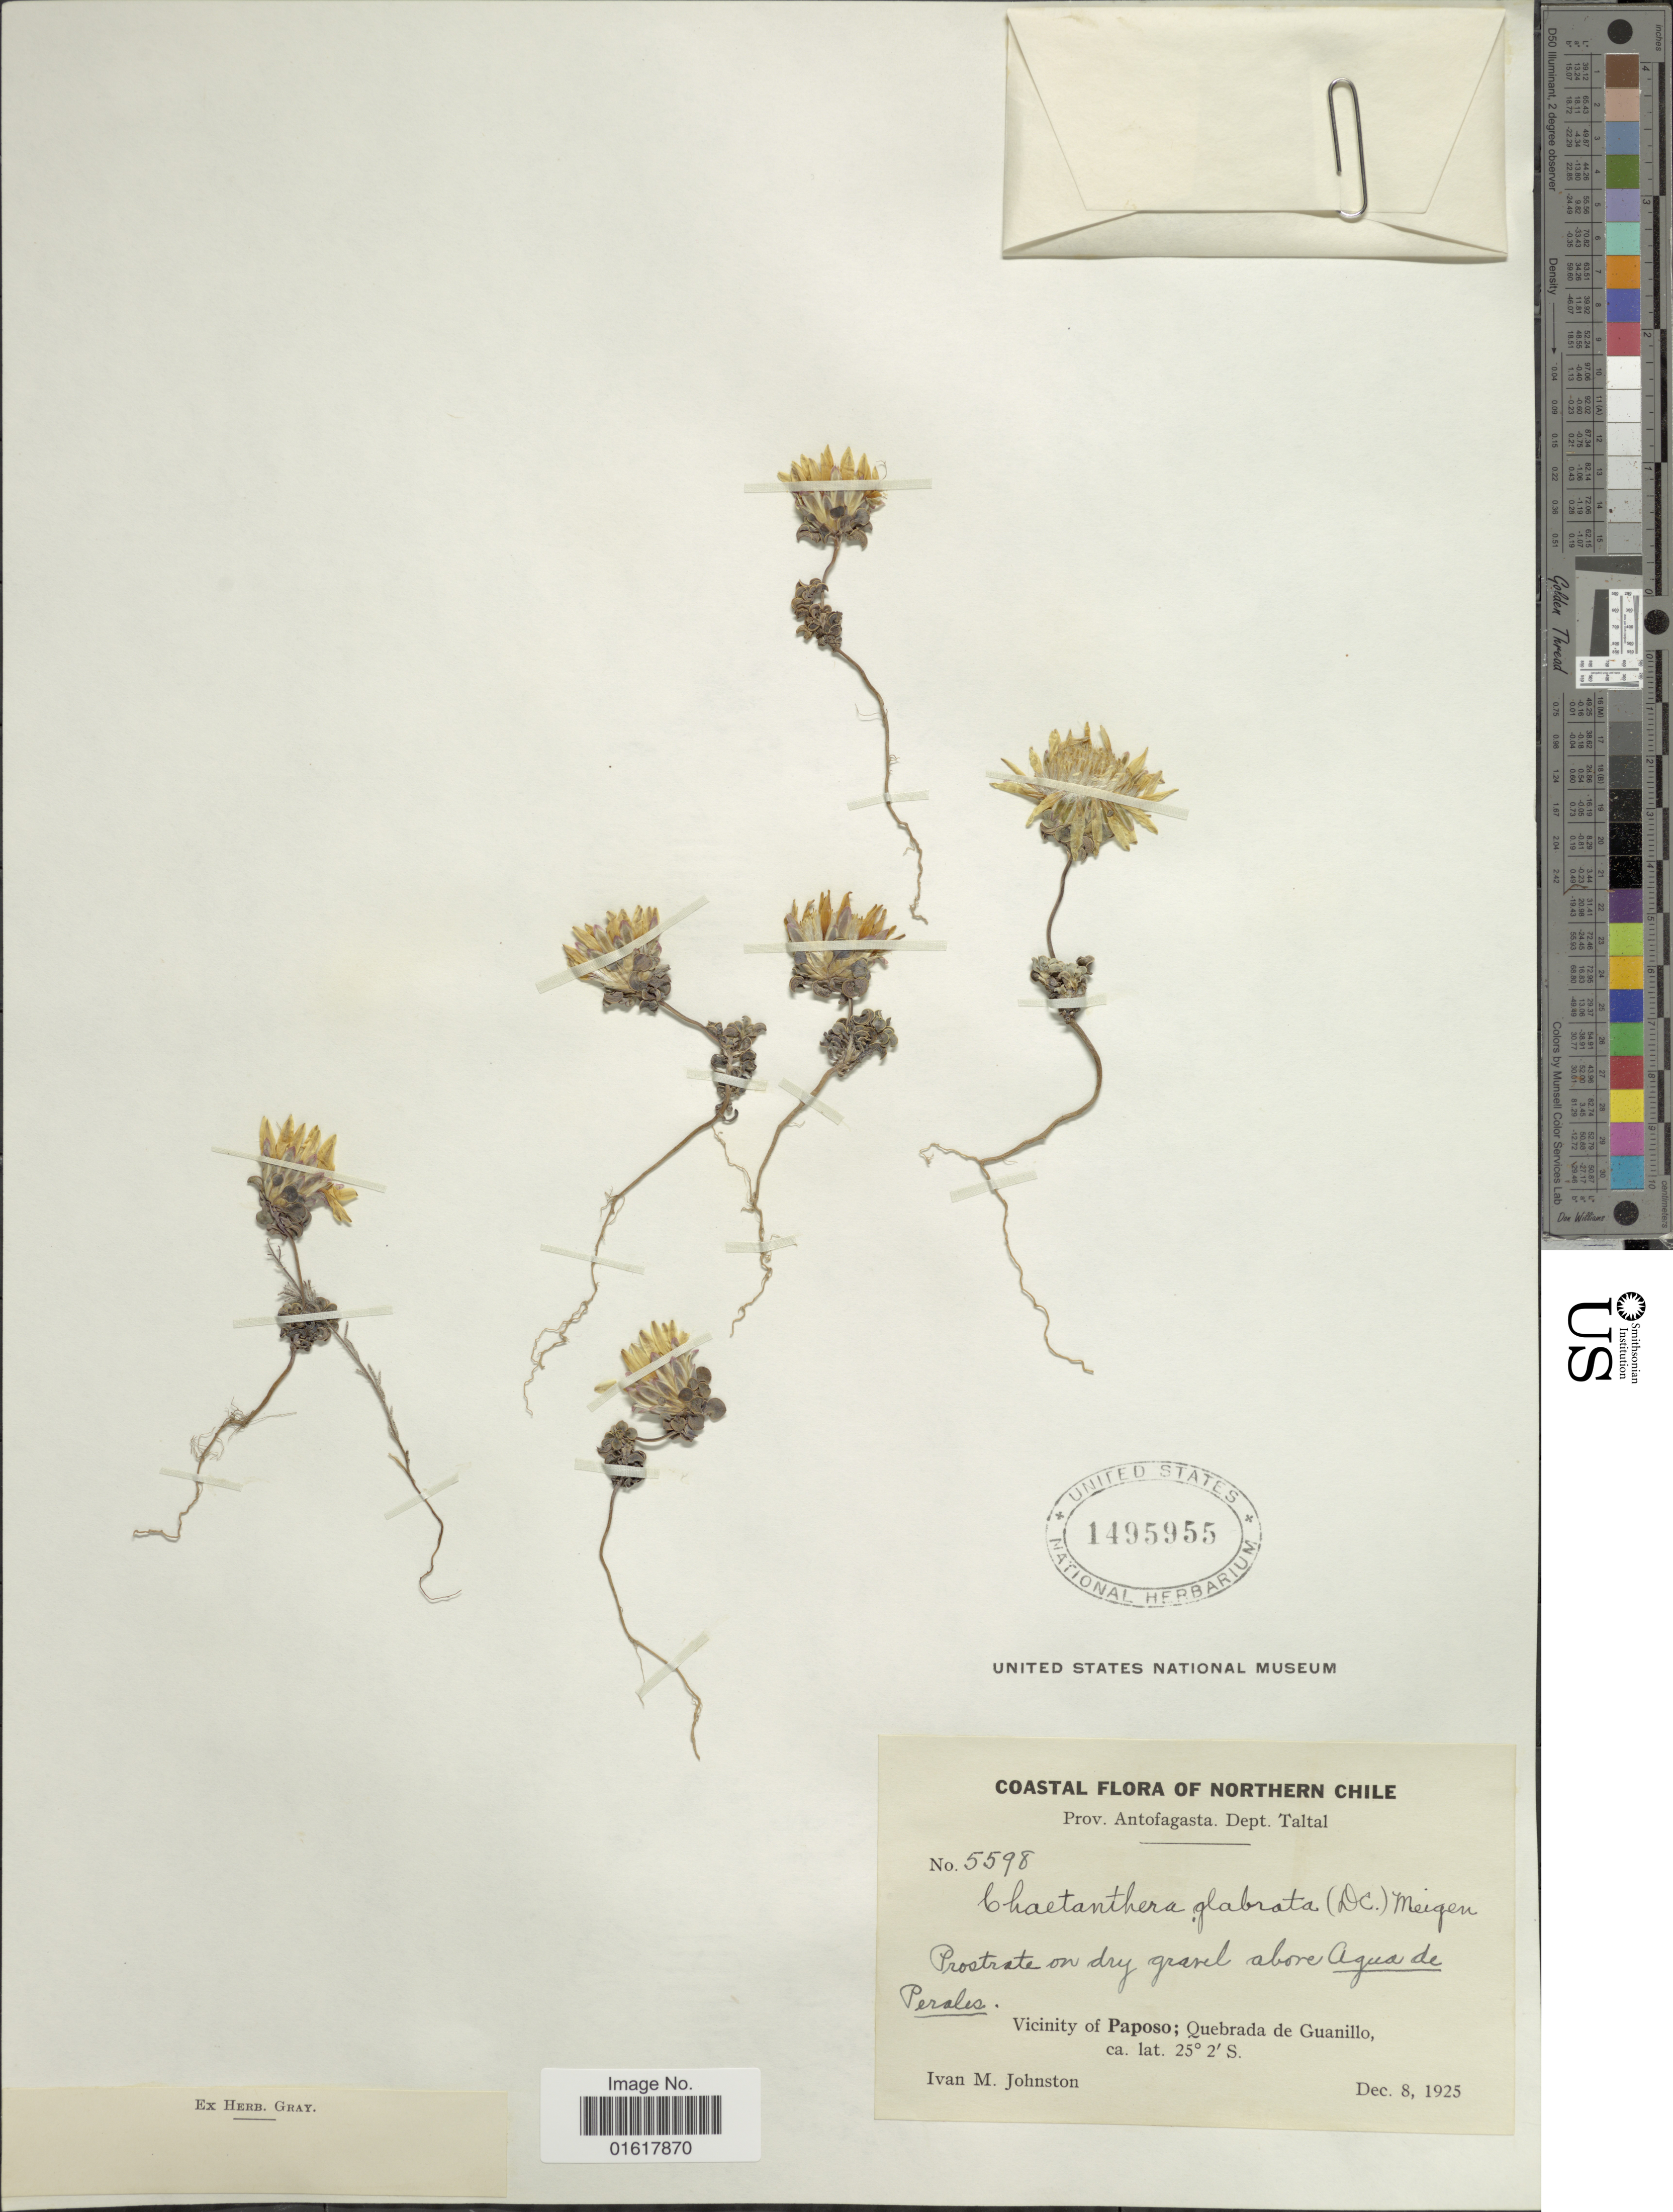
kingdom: Plantae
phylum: Tracheophyta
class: Magnoliopsida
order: Asterales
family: Asteraceae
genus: Chaetanthera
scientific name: Chaetanthera glabrata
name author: (DC.) F. Meigen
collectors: I.M. Johnston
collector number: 5598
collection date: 1925-12-08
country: Chile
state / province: Antofagasta (II)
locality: Northern Chile. Dept. Taltal. Vicinity of Paposo; Quebrada de Guanillo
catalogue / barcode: US 1495955